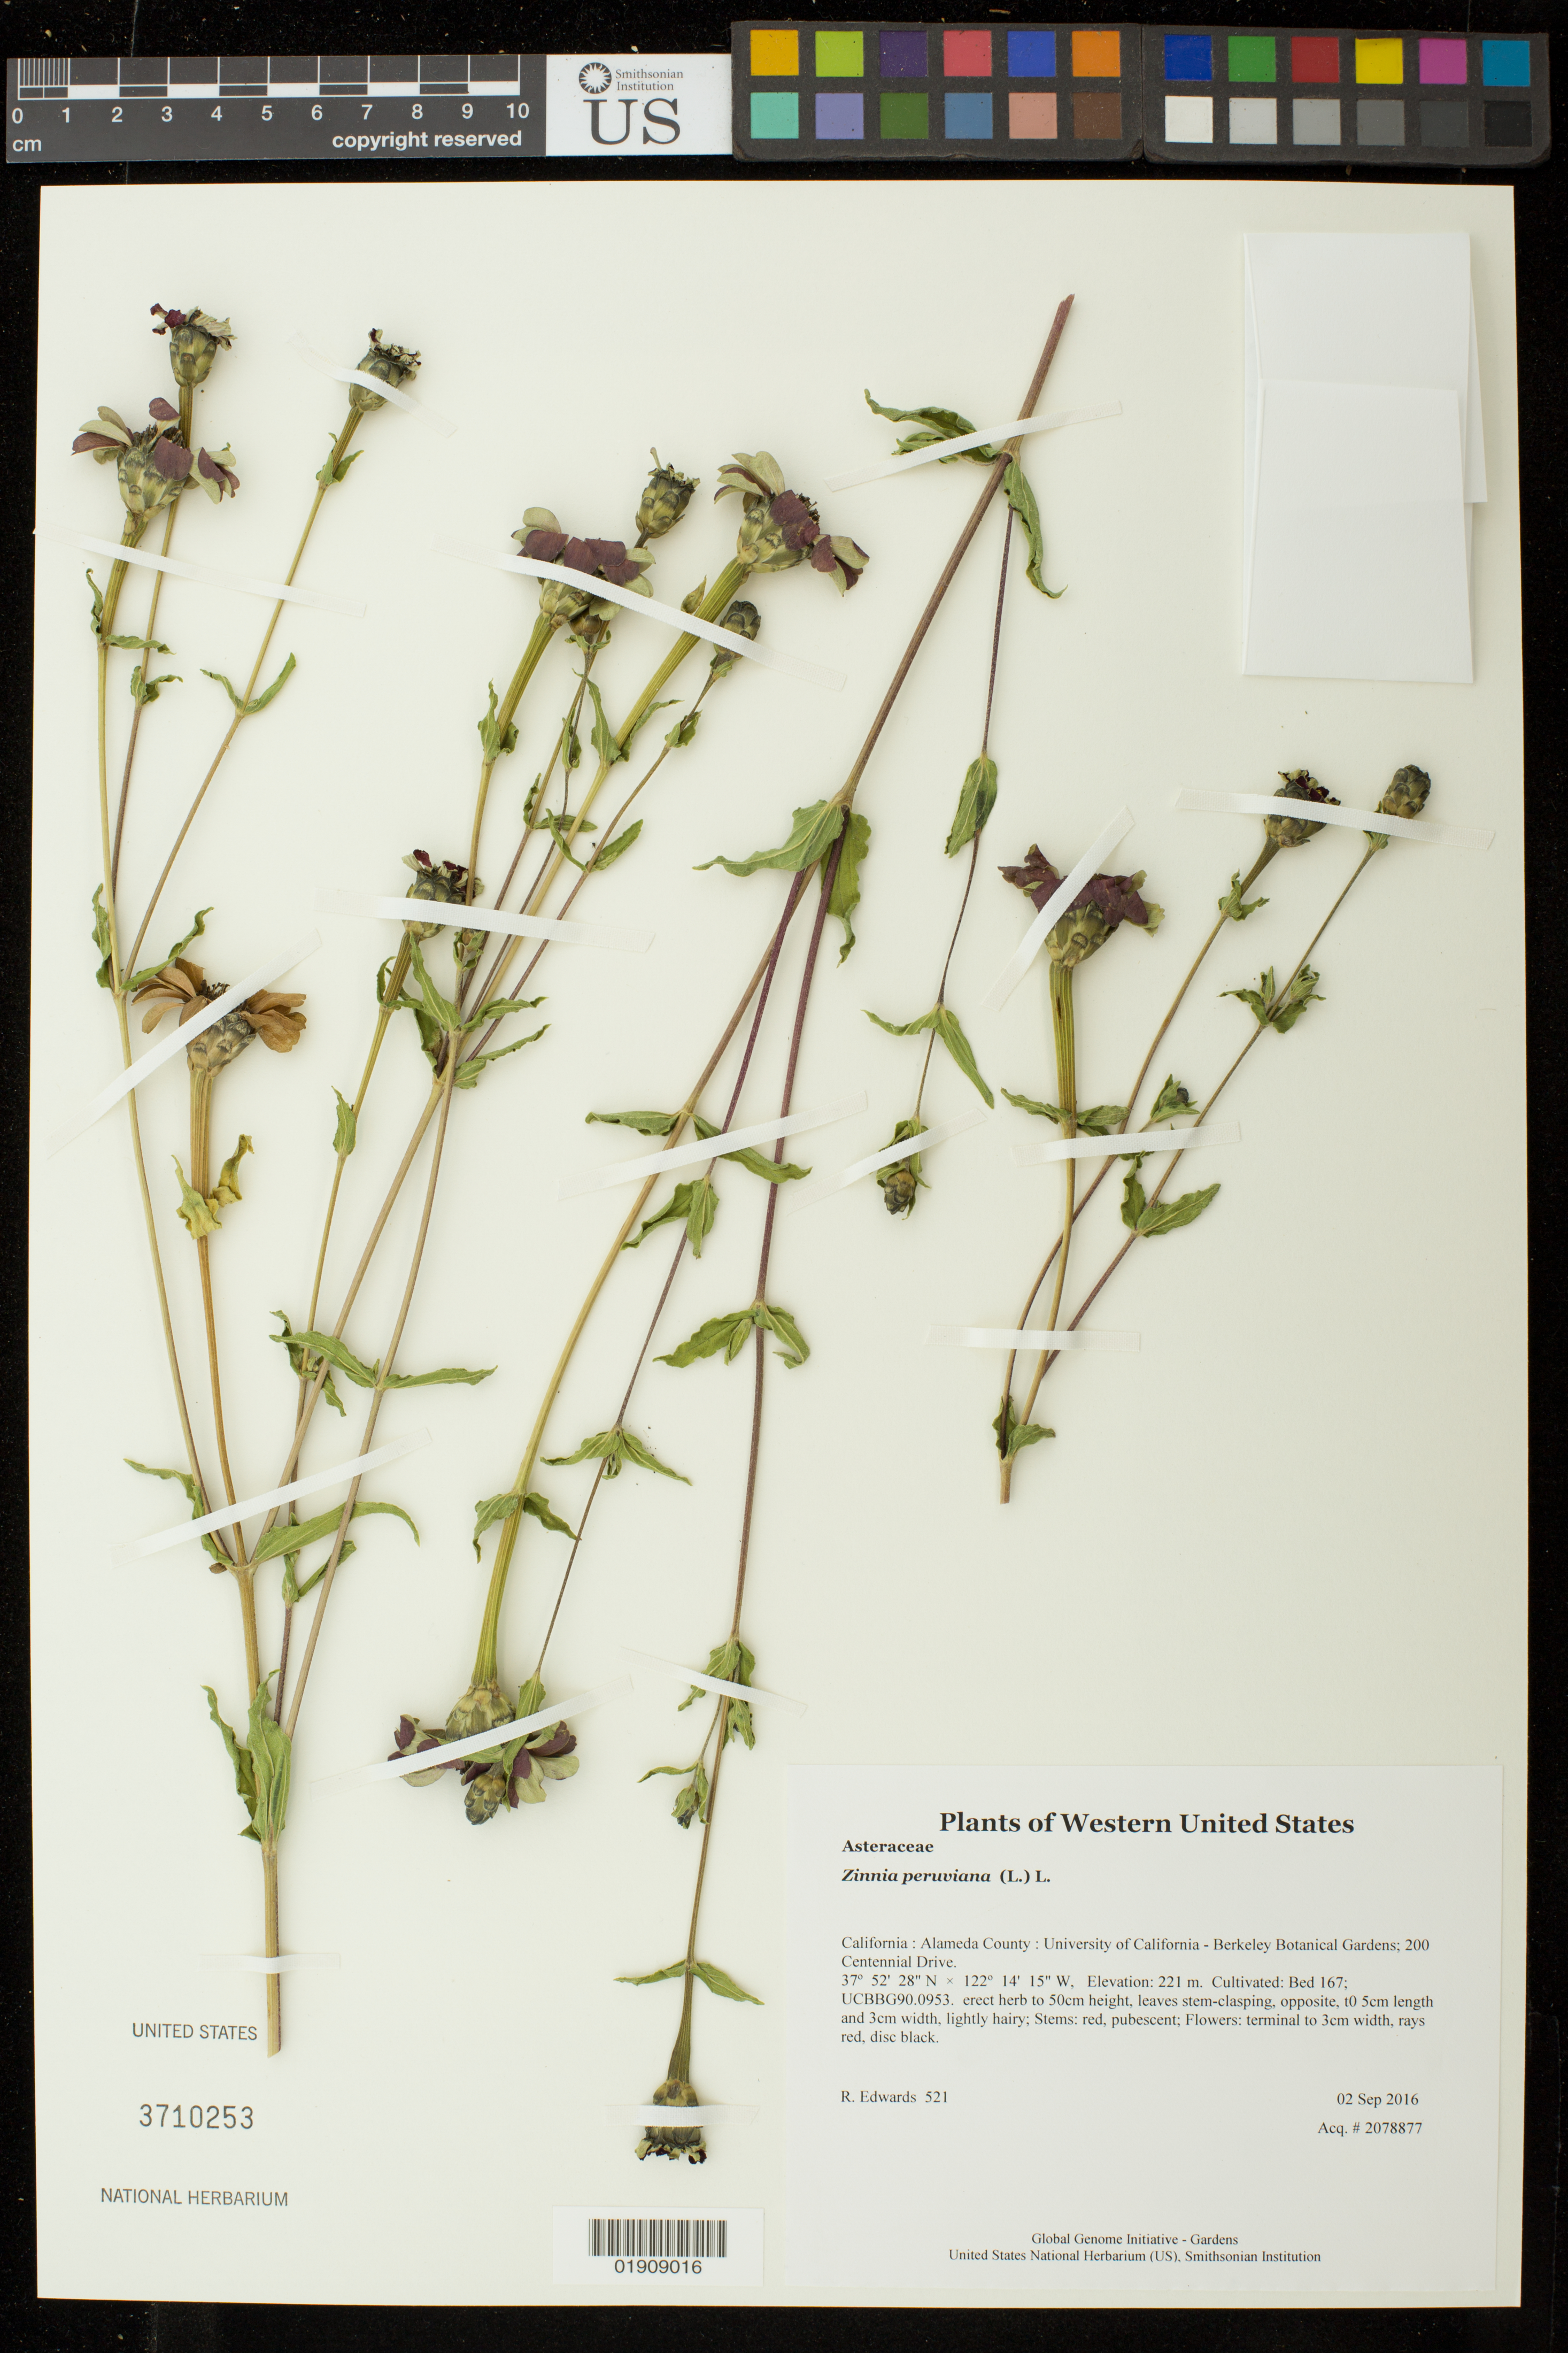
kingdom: Plantae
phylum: Tracheophyta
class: Magnoliopsida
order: Asterales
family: Asteraceae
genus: Zinnia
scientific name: Zinnia peruviana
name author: (L.) L.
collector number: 521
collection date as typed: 2 September 2016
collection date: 2016-09-02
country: United States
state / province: California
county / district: Alameda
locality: University of California - Berkeley Botanical Gardens; 200 Centennial Drive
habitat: Cultivated: Bed 167; UCBBG90.0953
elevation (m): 221.2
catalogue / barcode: US 3710253